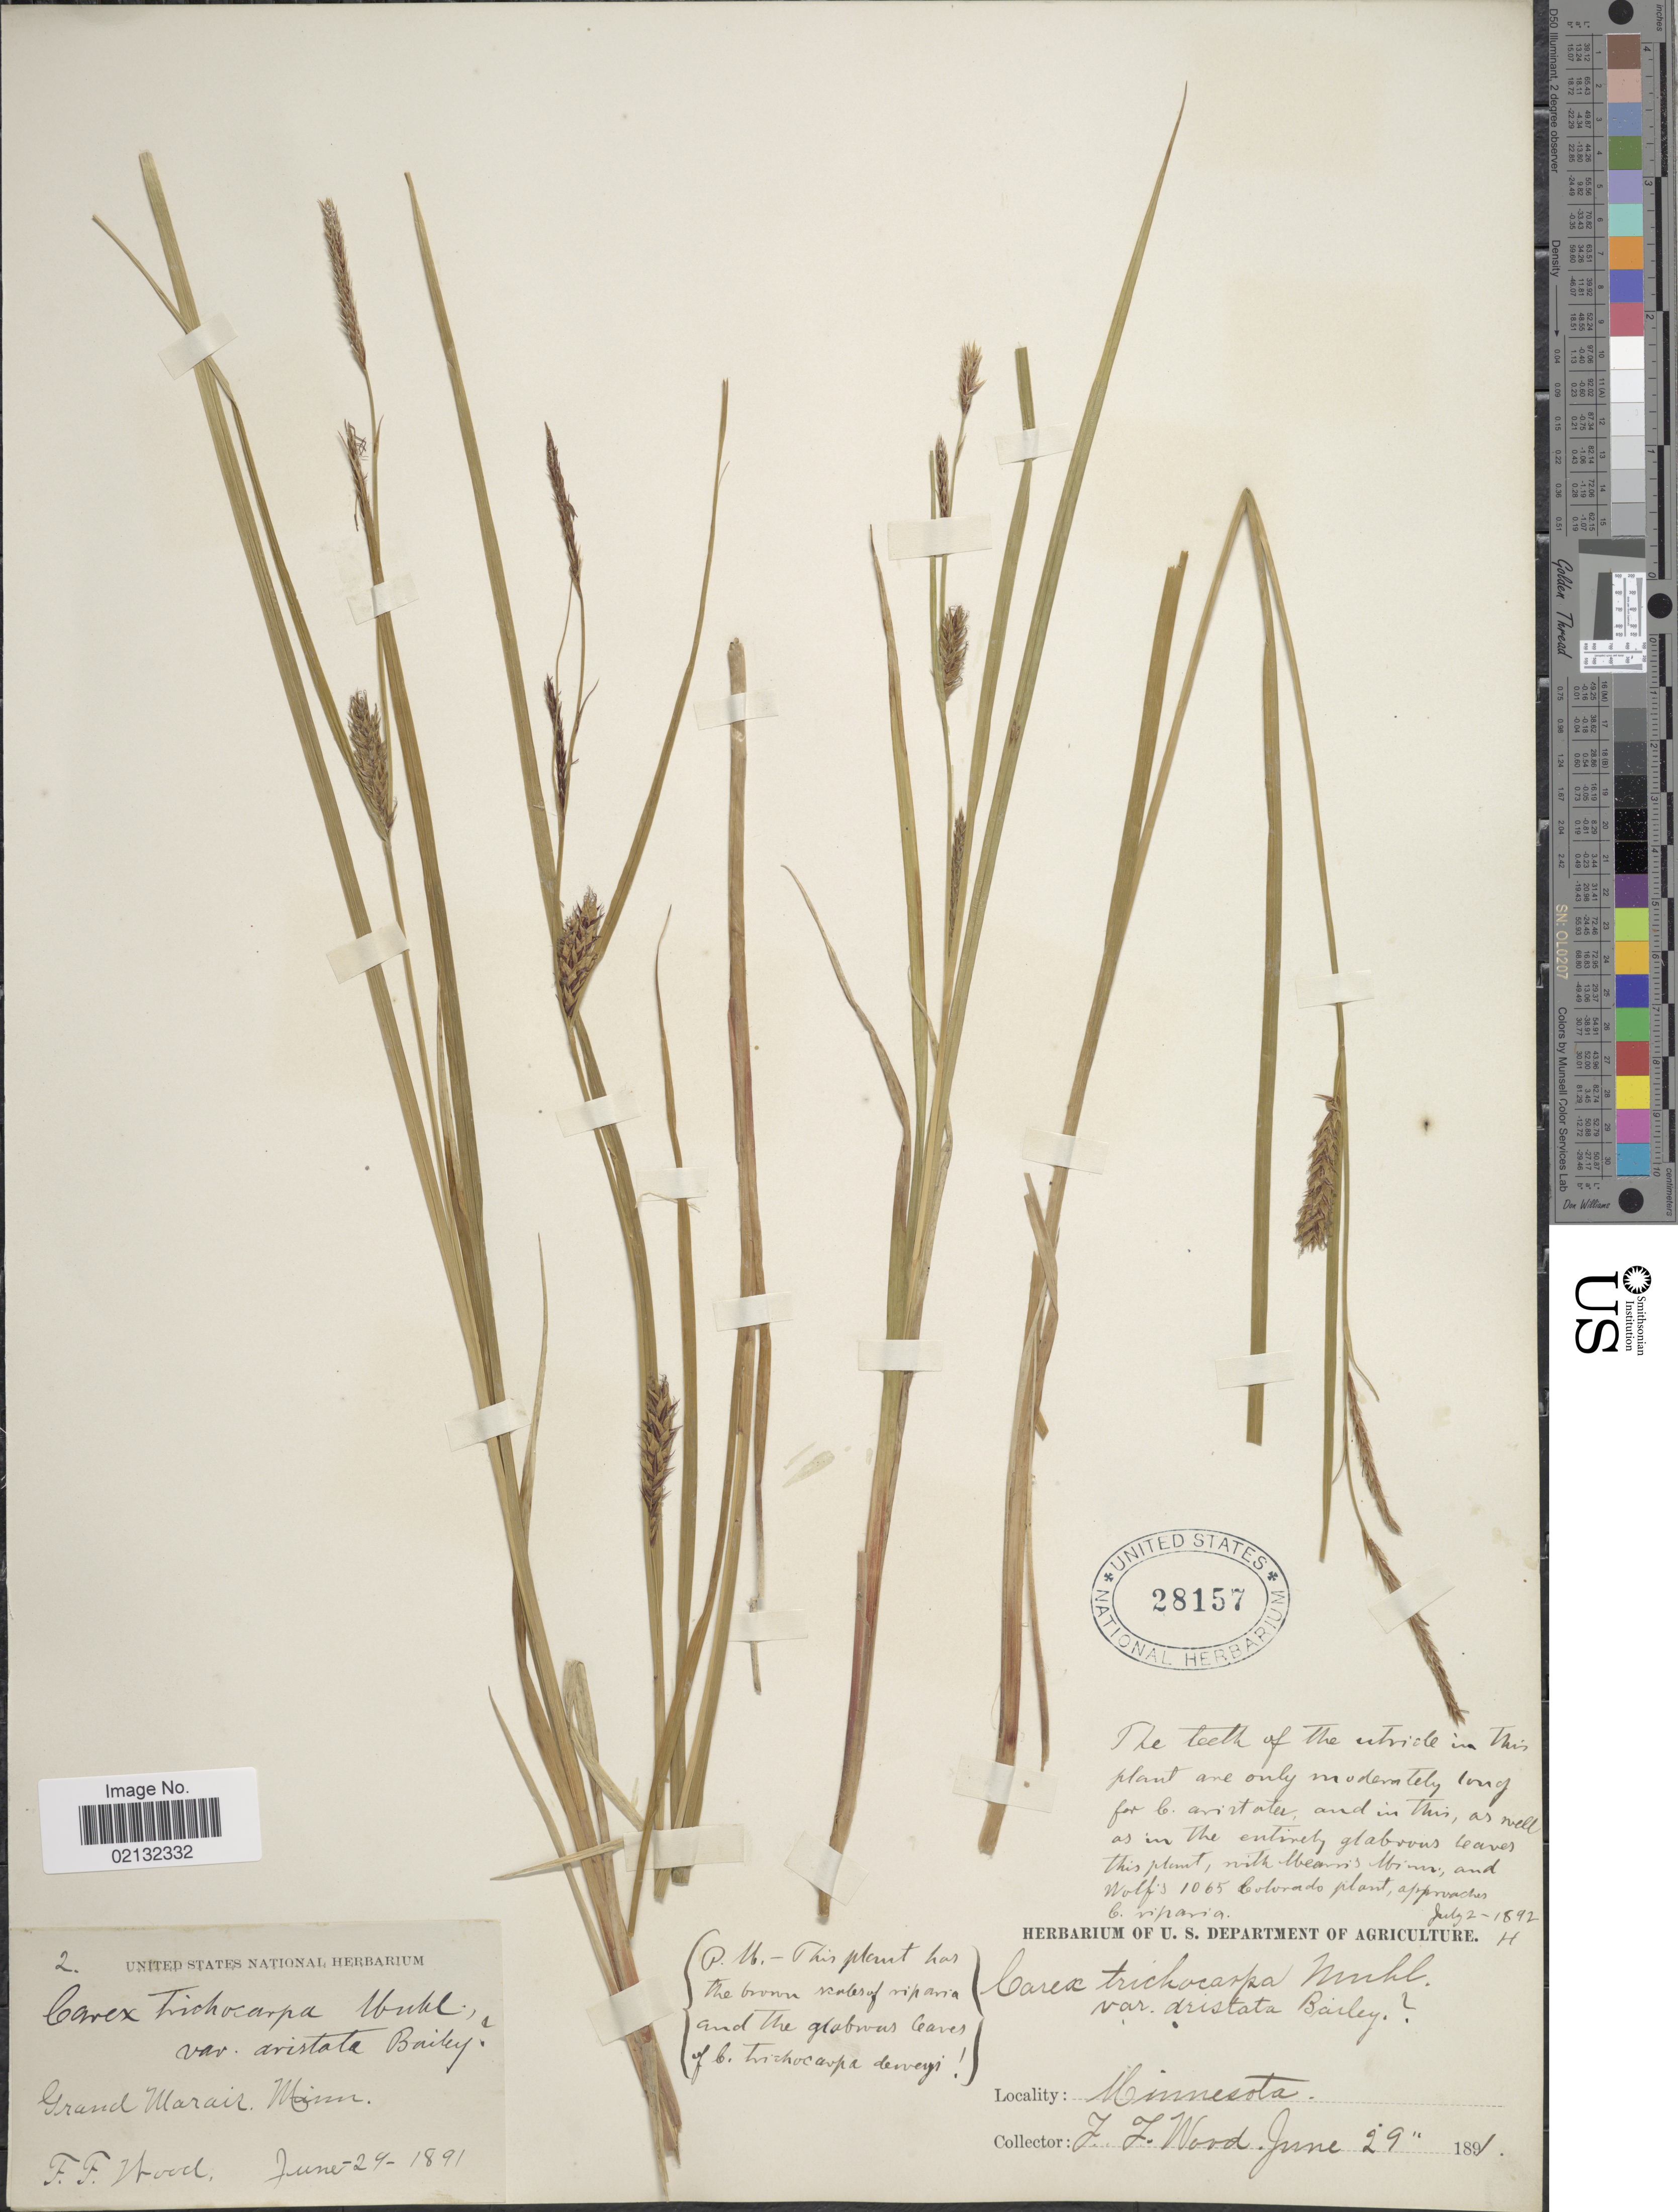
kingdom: Plantae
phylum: Tracheophyta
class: Liliopsida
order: Poales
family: Cyperaceae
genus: Carex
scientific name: Carex rostrata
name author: Stokes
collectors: F. Wood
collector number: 2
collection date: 1891-06-29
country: United States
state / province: Minnesota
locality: Grand Marais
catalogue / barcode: US 28157